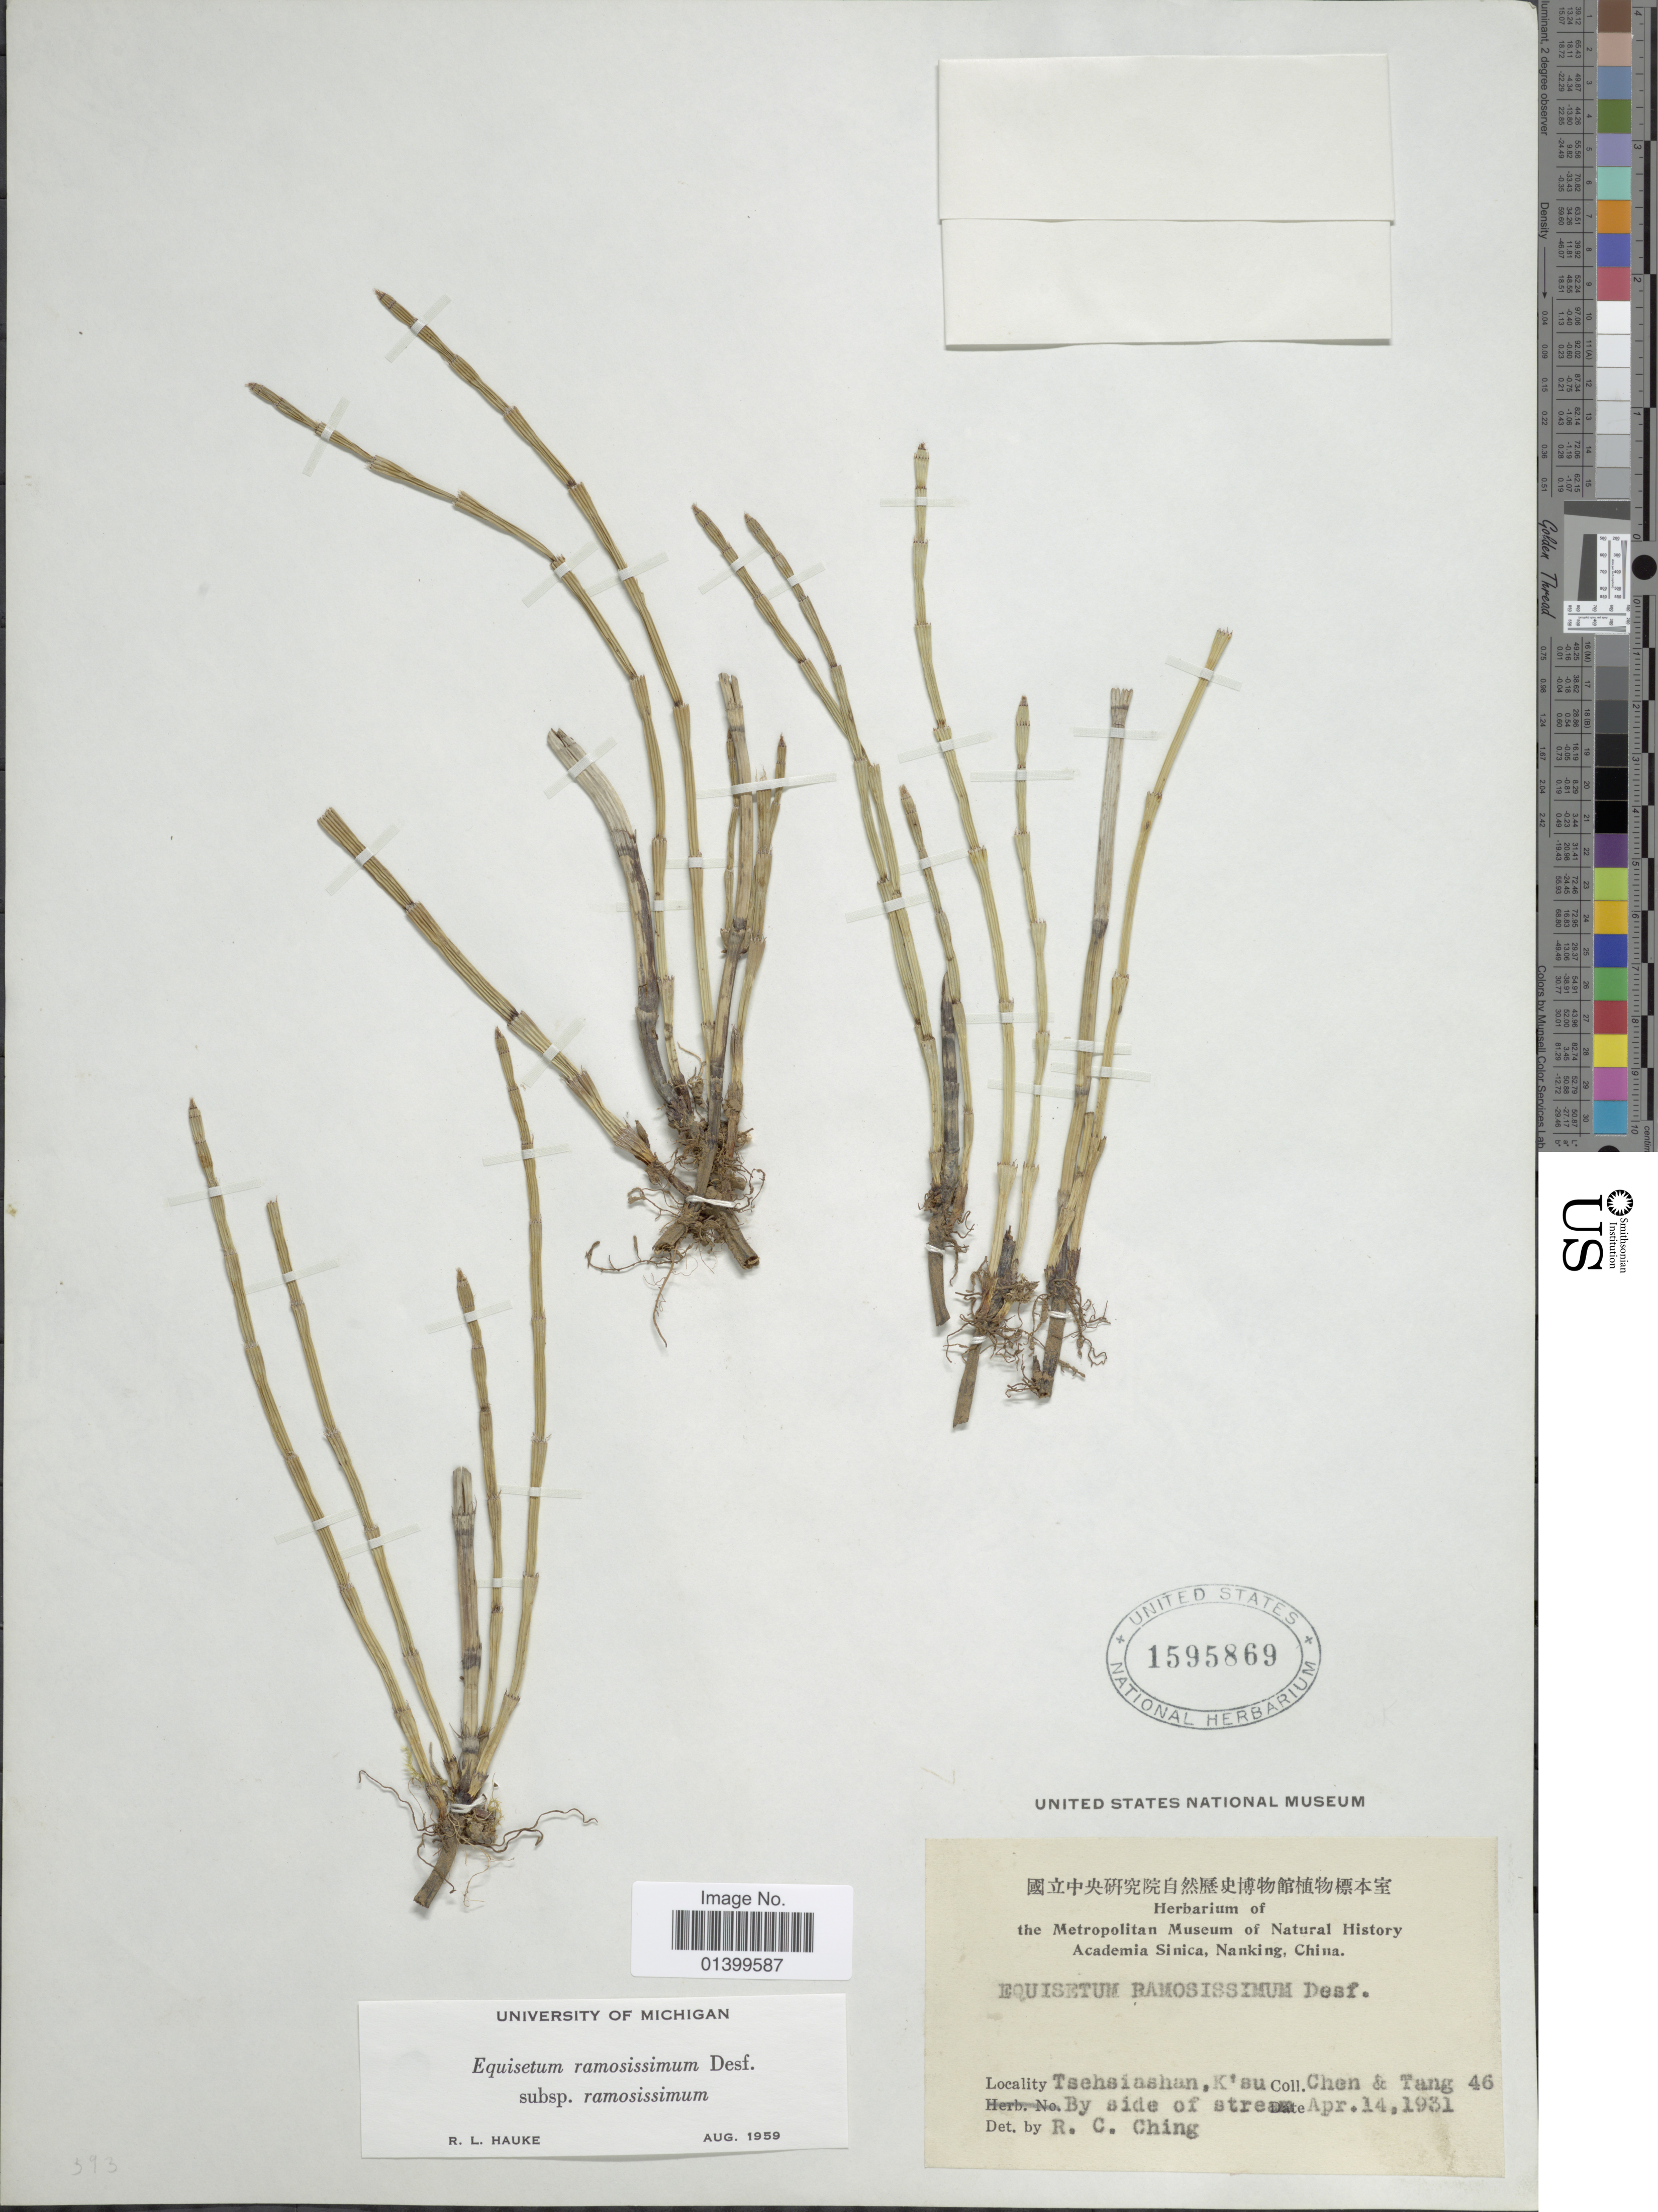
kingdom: Plantae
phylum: Tracheophyta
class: Polypodiopsida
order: Equisetales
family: Equisetaceae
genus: Equisetum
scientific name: Equisetum ramosissimum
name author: Desf.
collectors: -- Chen & -- Tang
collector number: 46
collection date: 1931-04-14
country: China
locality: Tsehsiashan, K'su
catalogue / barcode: US 1595869